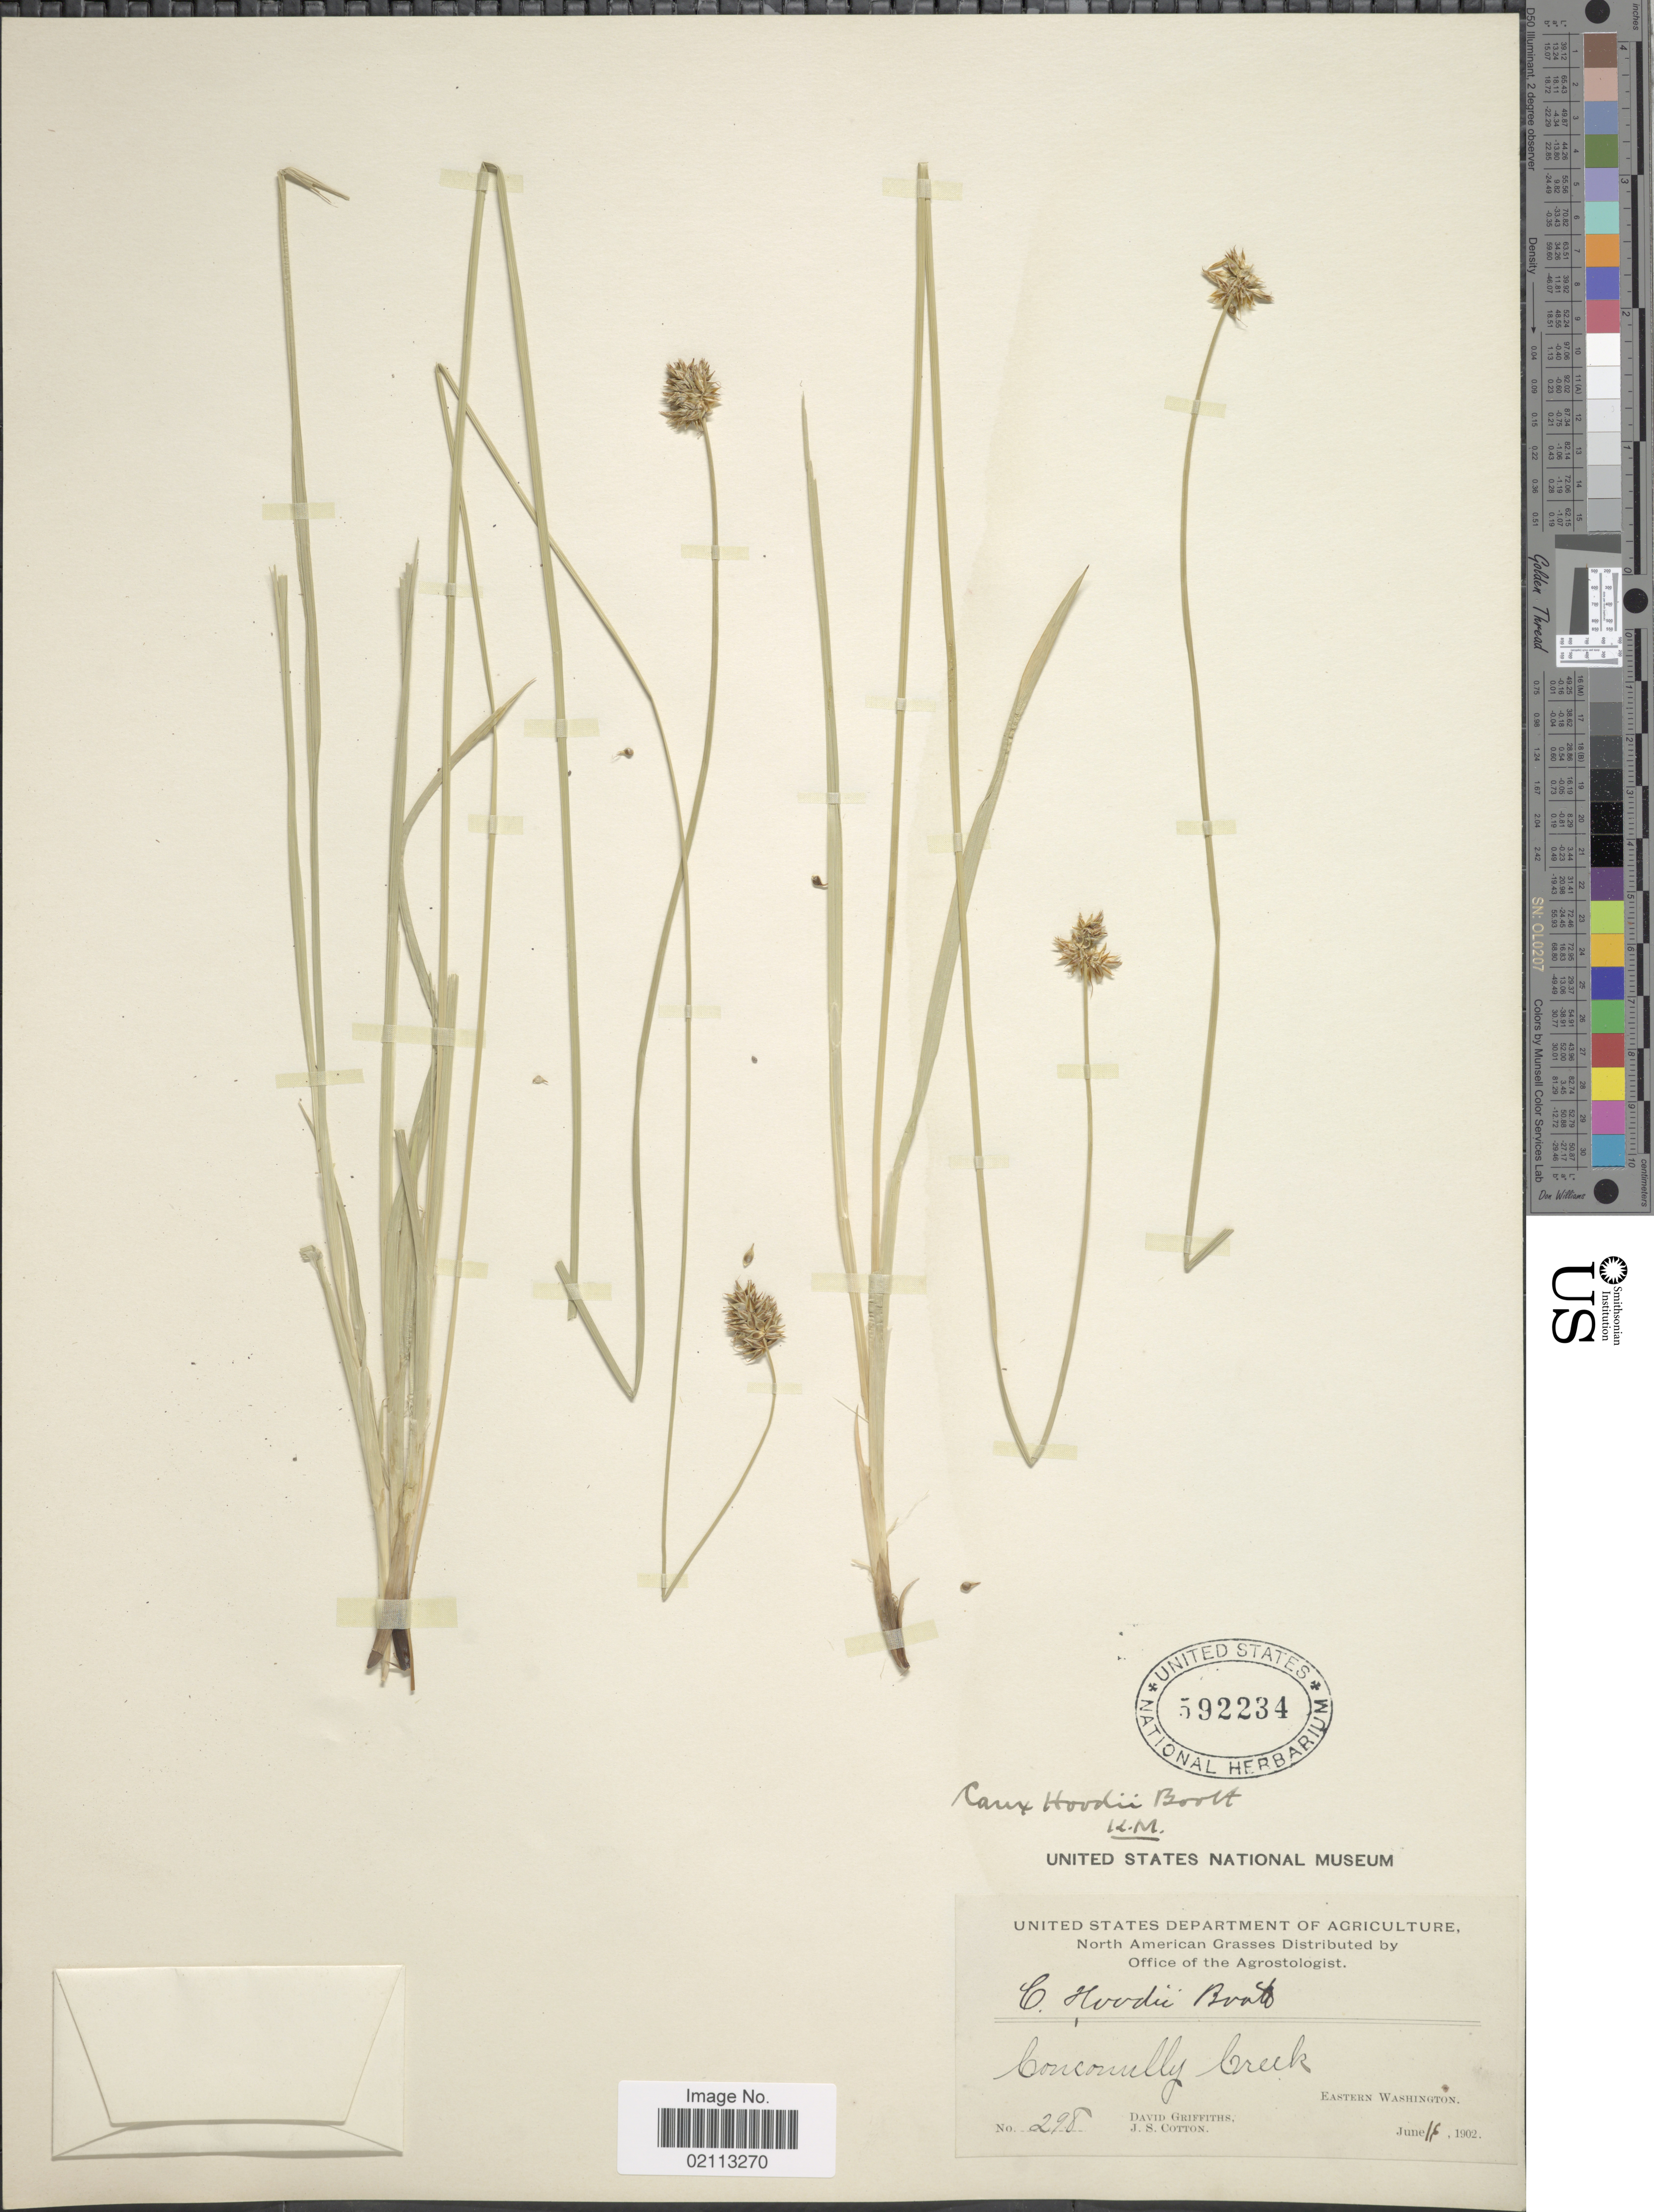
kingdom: Plantae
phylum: Tracheophyta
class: Liliopsida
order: Poales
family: Cyperaceae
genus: Carex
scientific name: Carex hoodii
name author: Boott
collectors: D. Griffiths & J. S. Cotton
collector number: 298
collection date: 1902-06-16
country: United States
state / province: Washington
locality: Conconully Creek, Eastern Washington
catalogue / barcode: US 592234